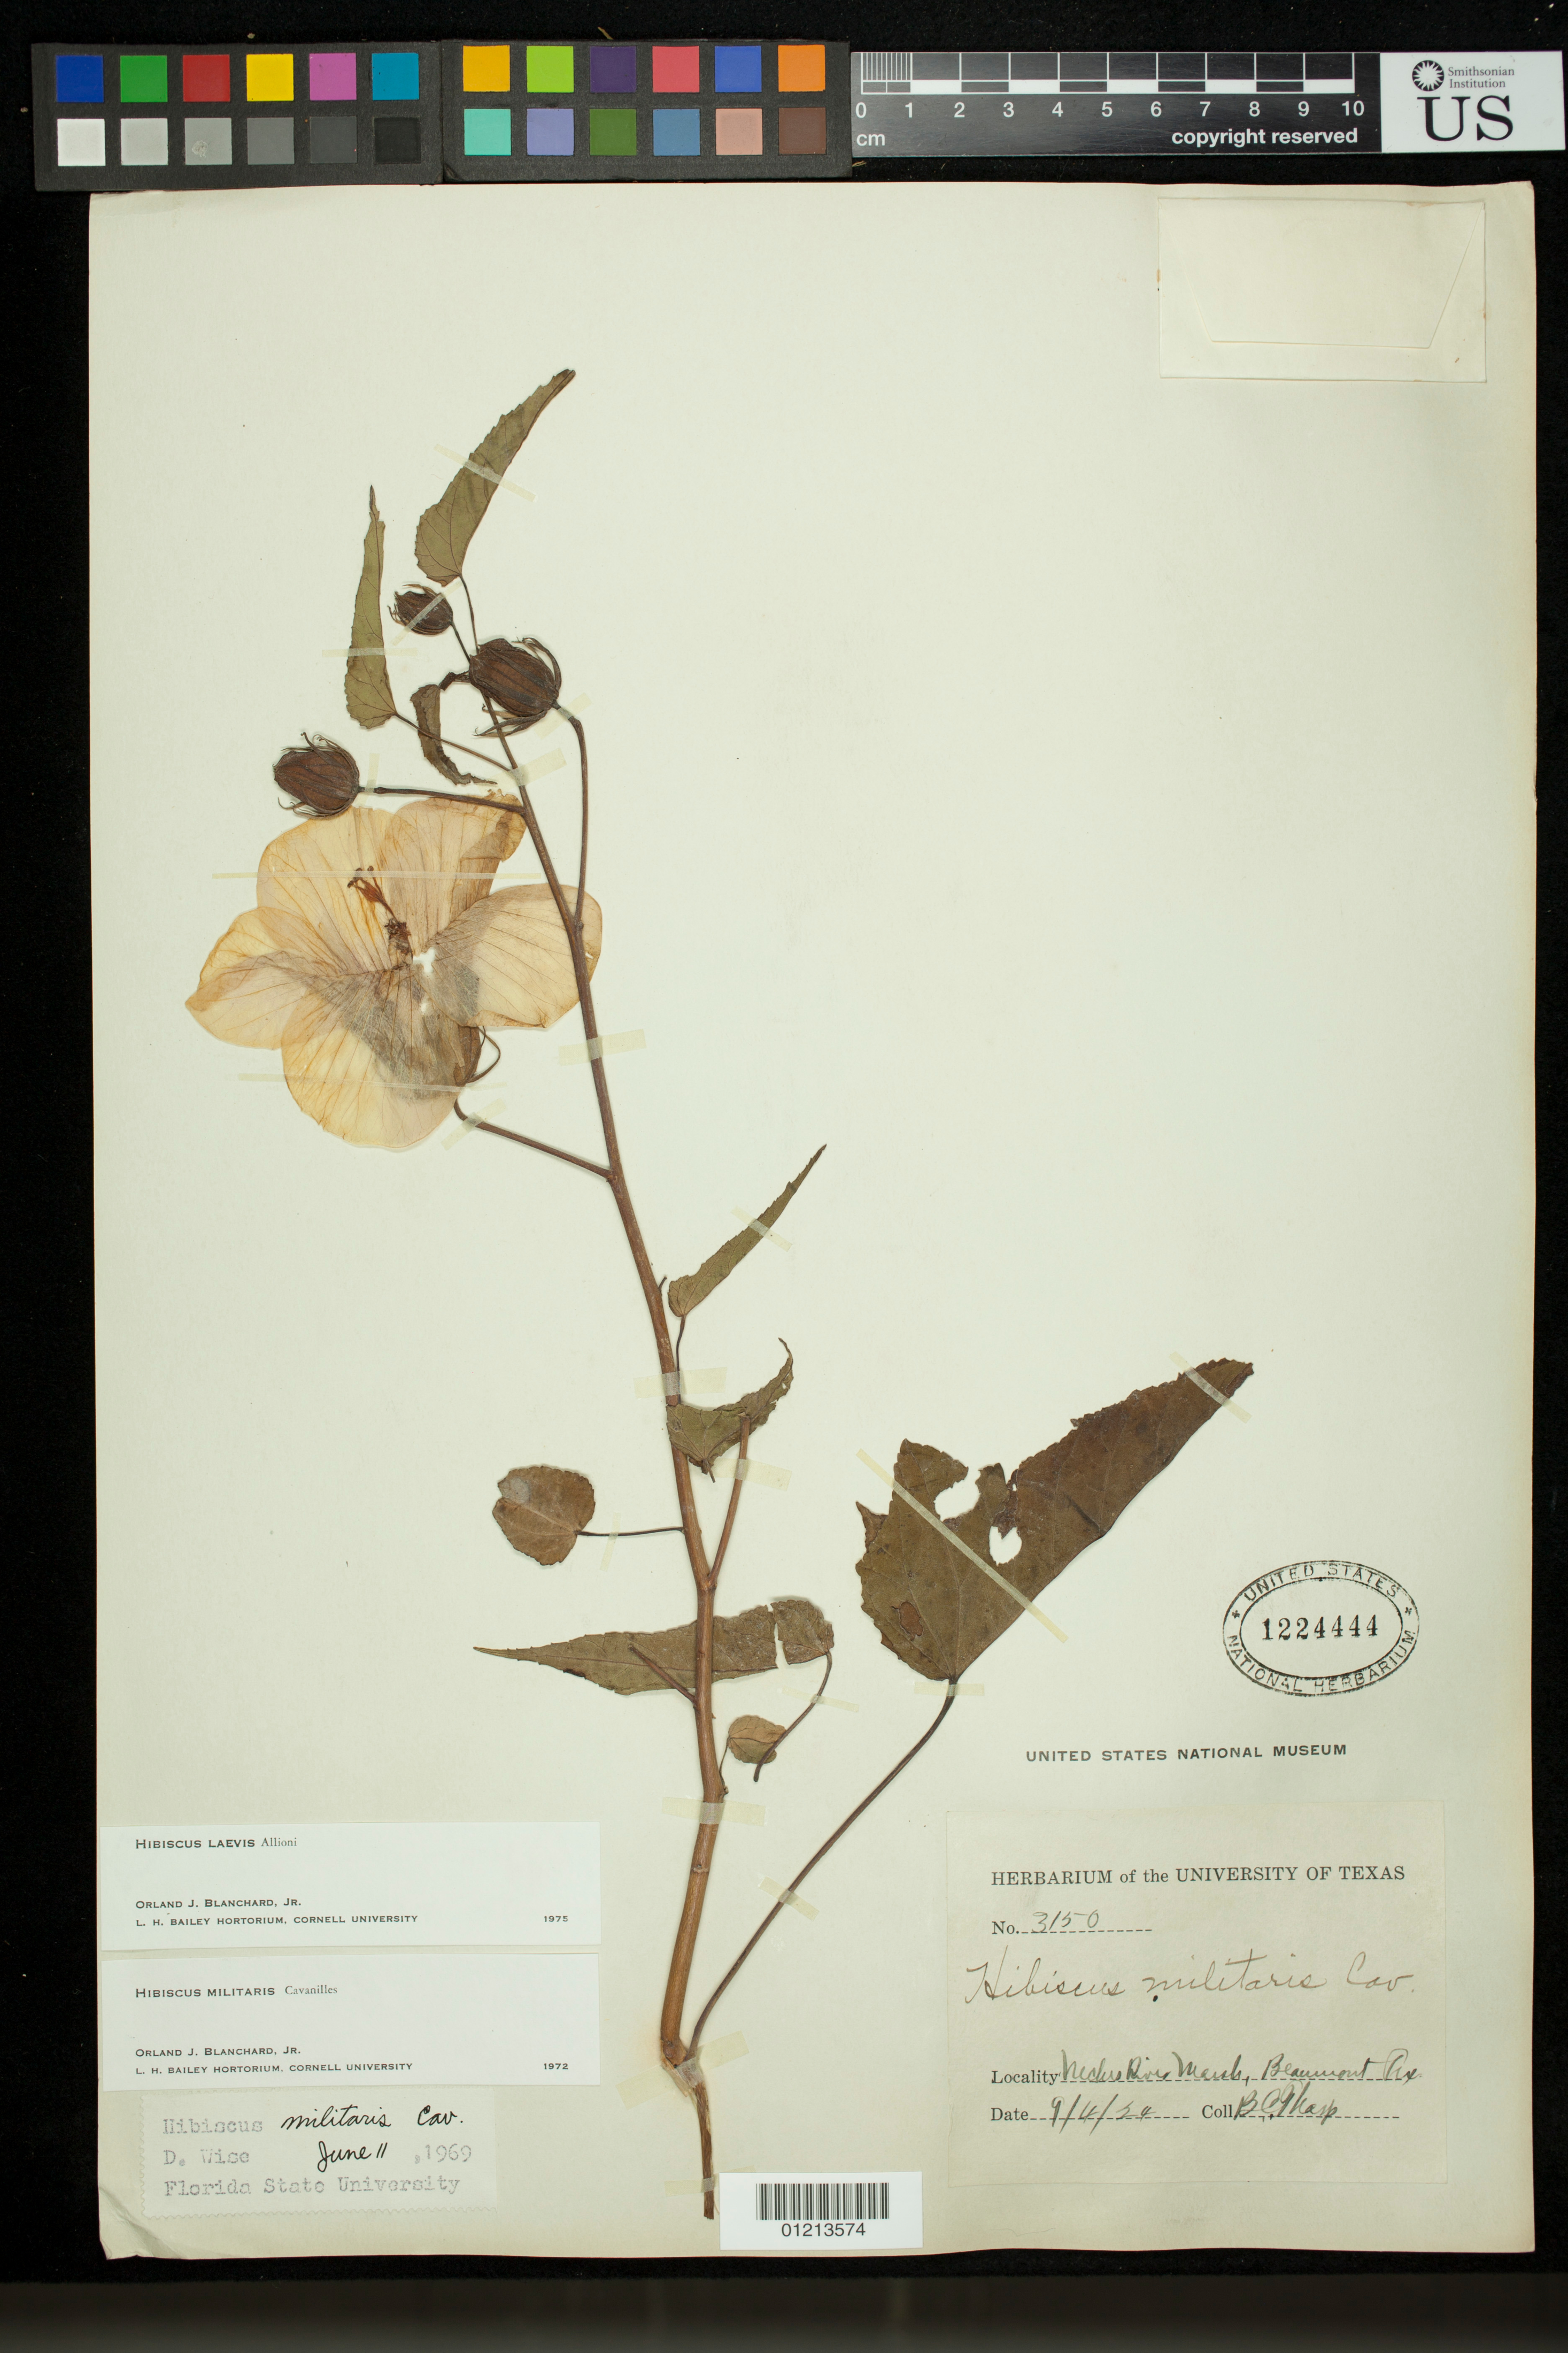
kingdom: Plantae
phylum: Tracheophyta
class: Magnoliopsida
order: Malvales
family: Malvaceae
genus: Hibiscus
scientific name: Hibiscus laevis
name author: All.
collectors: B. C. Tharp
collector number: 3150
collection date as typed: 09 Apr 1924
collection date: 1924-04-09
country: United States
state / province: Texas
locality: Neches River Marsh, Beaumont Tex.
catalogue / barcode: US 1224444